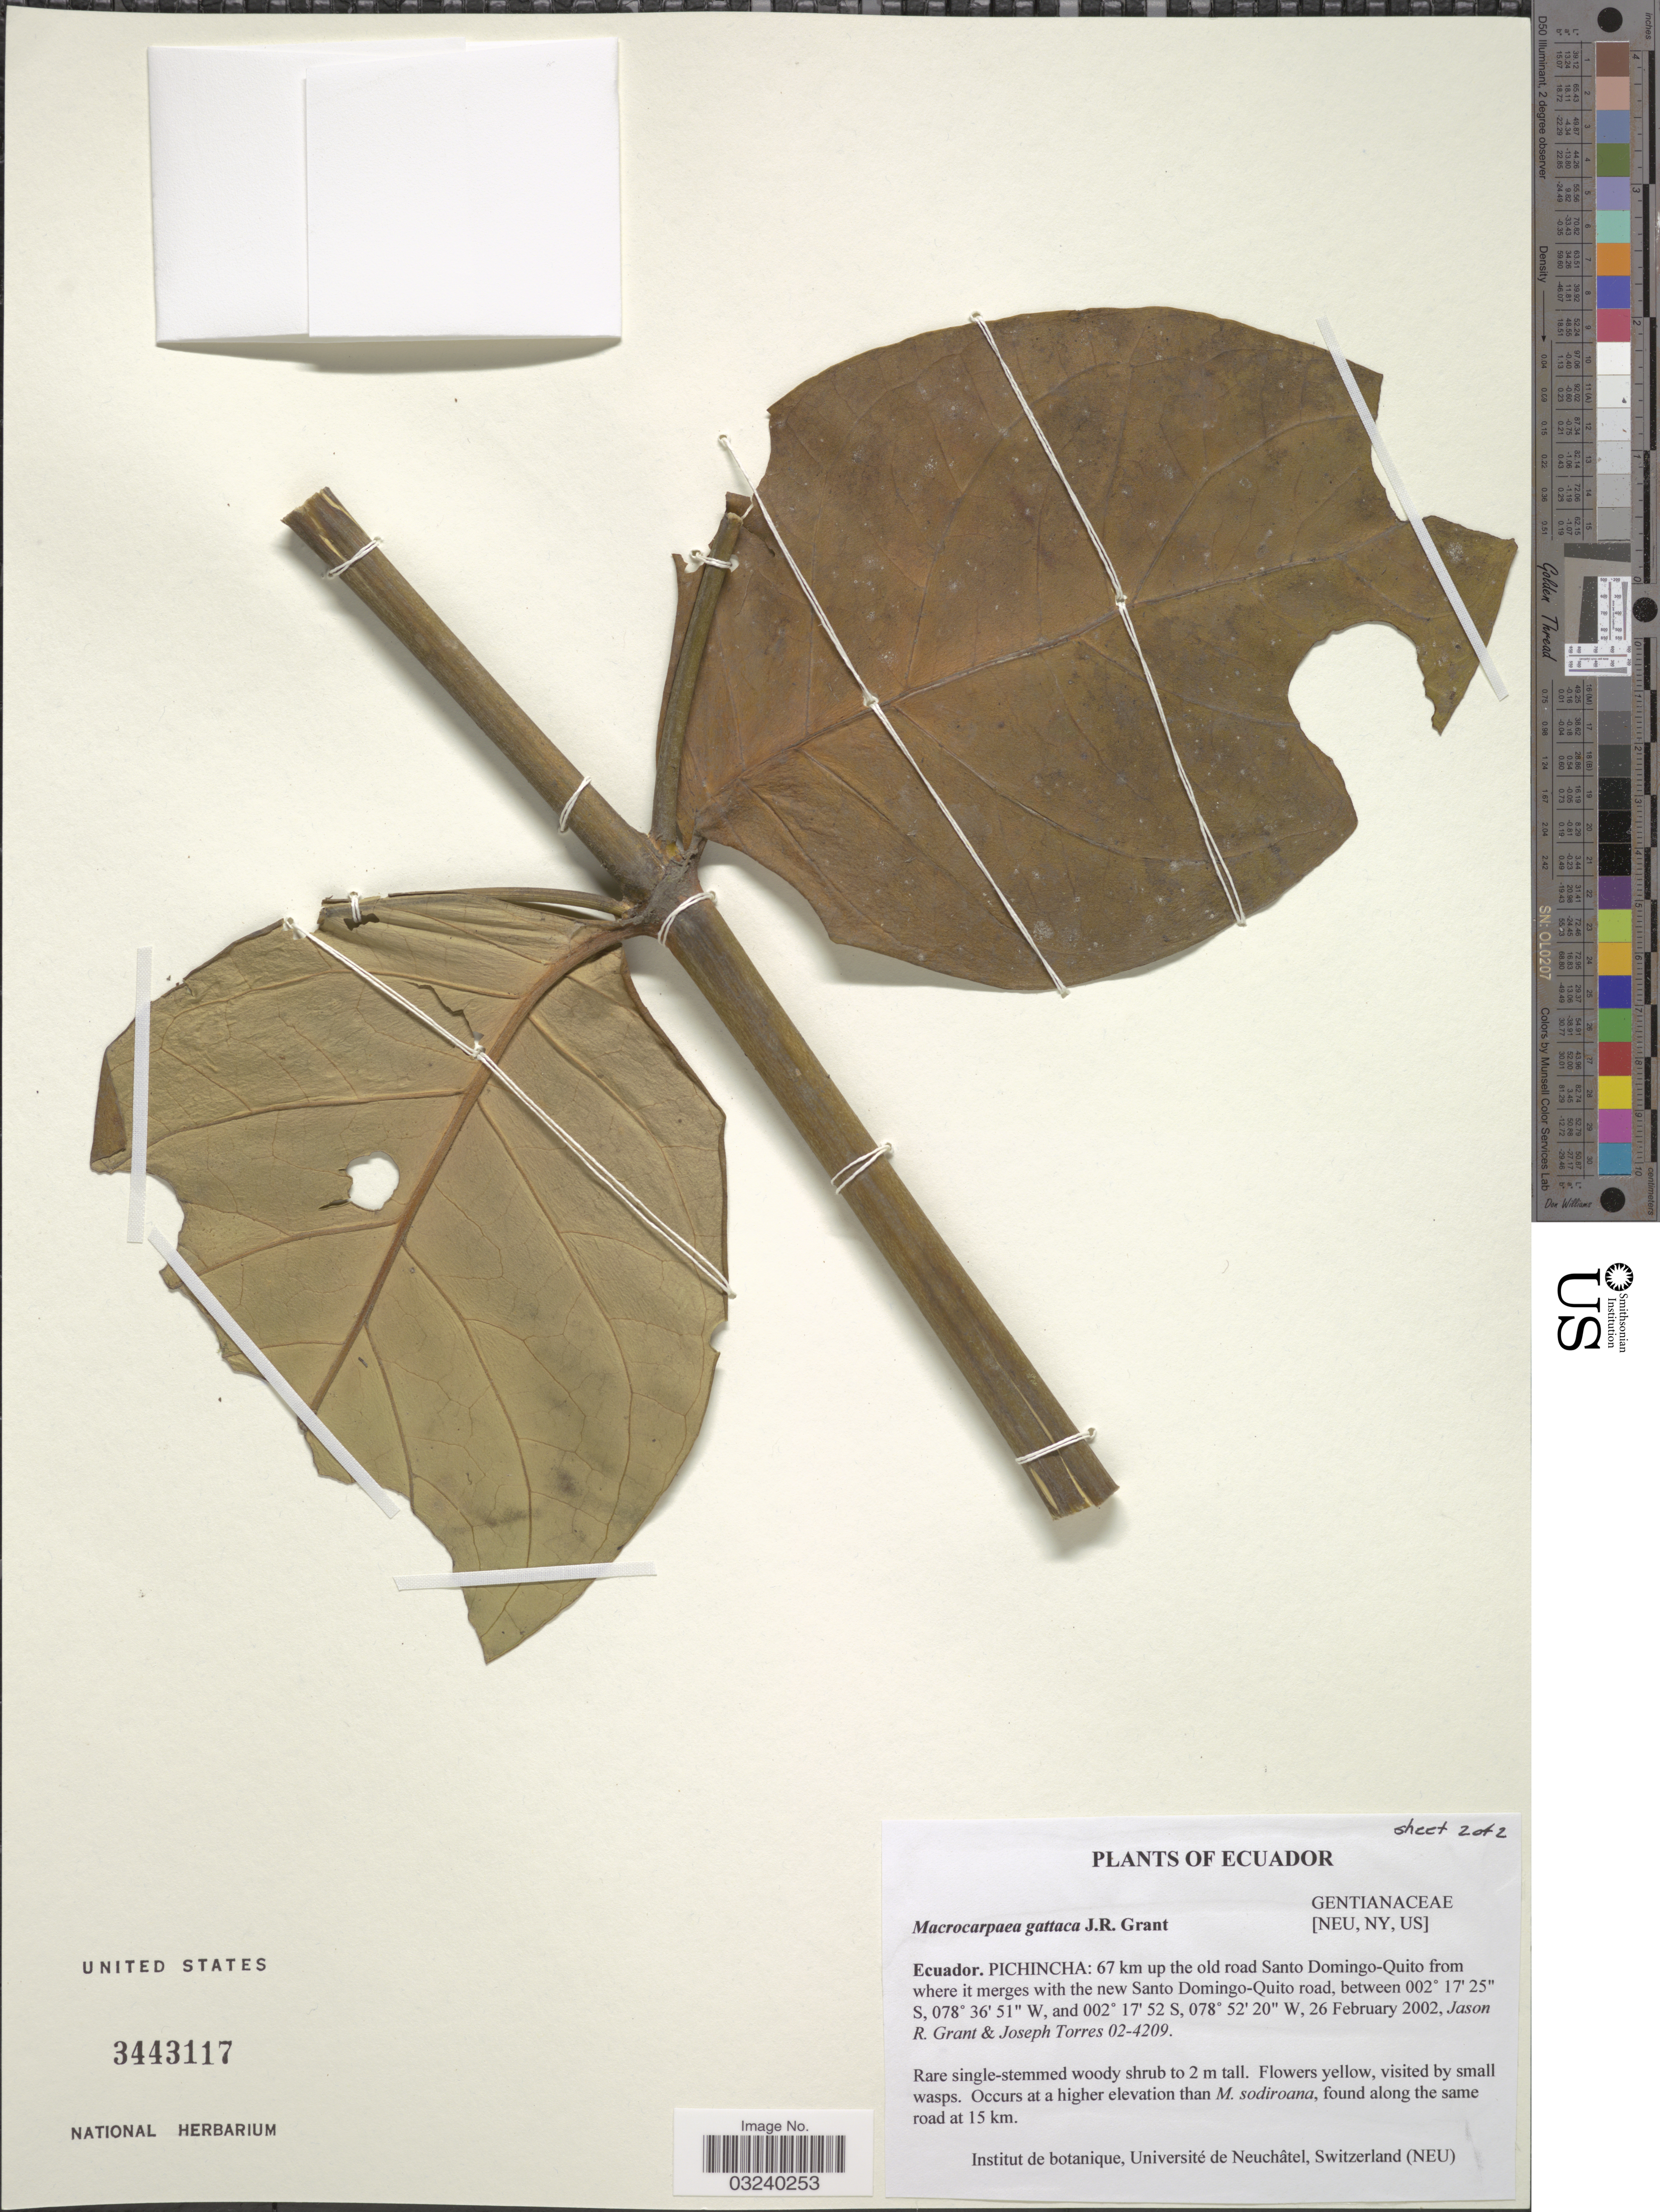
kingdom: Plantae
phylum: Tracheophyta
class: Magnoliopsida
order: Gentianales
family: Gentianaceae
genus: Macrocarpaea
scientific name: Macrocarpaea gattaca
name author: J.R. Grant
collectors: J. R. Grant & J. Torres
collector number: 02-4209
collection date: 2002-02-26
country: Ecuador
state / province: Pichincha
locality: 67 km up the old road Santo-Domingo-Quito from where it merges with the new Santo Domingo-Quito road.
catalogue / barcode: US 3443117